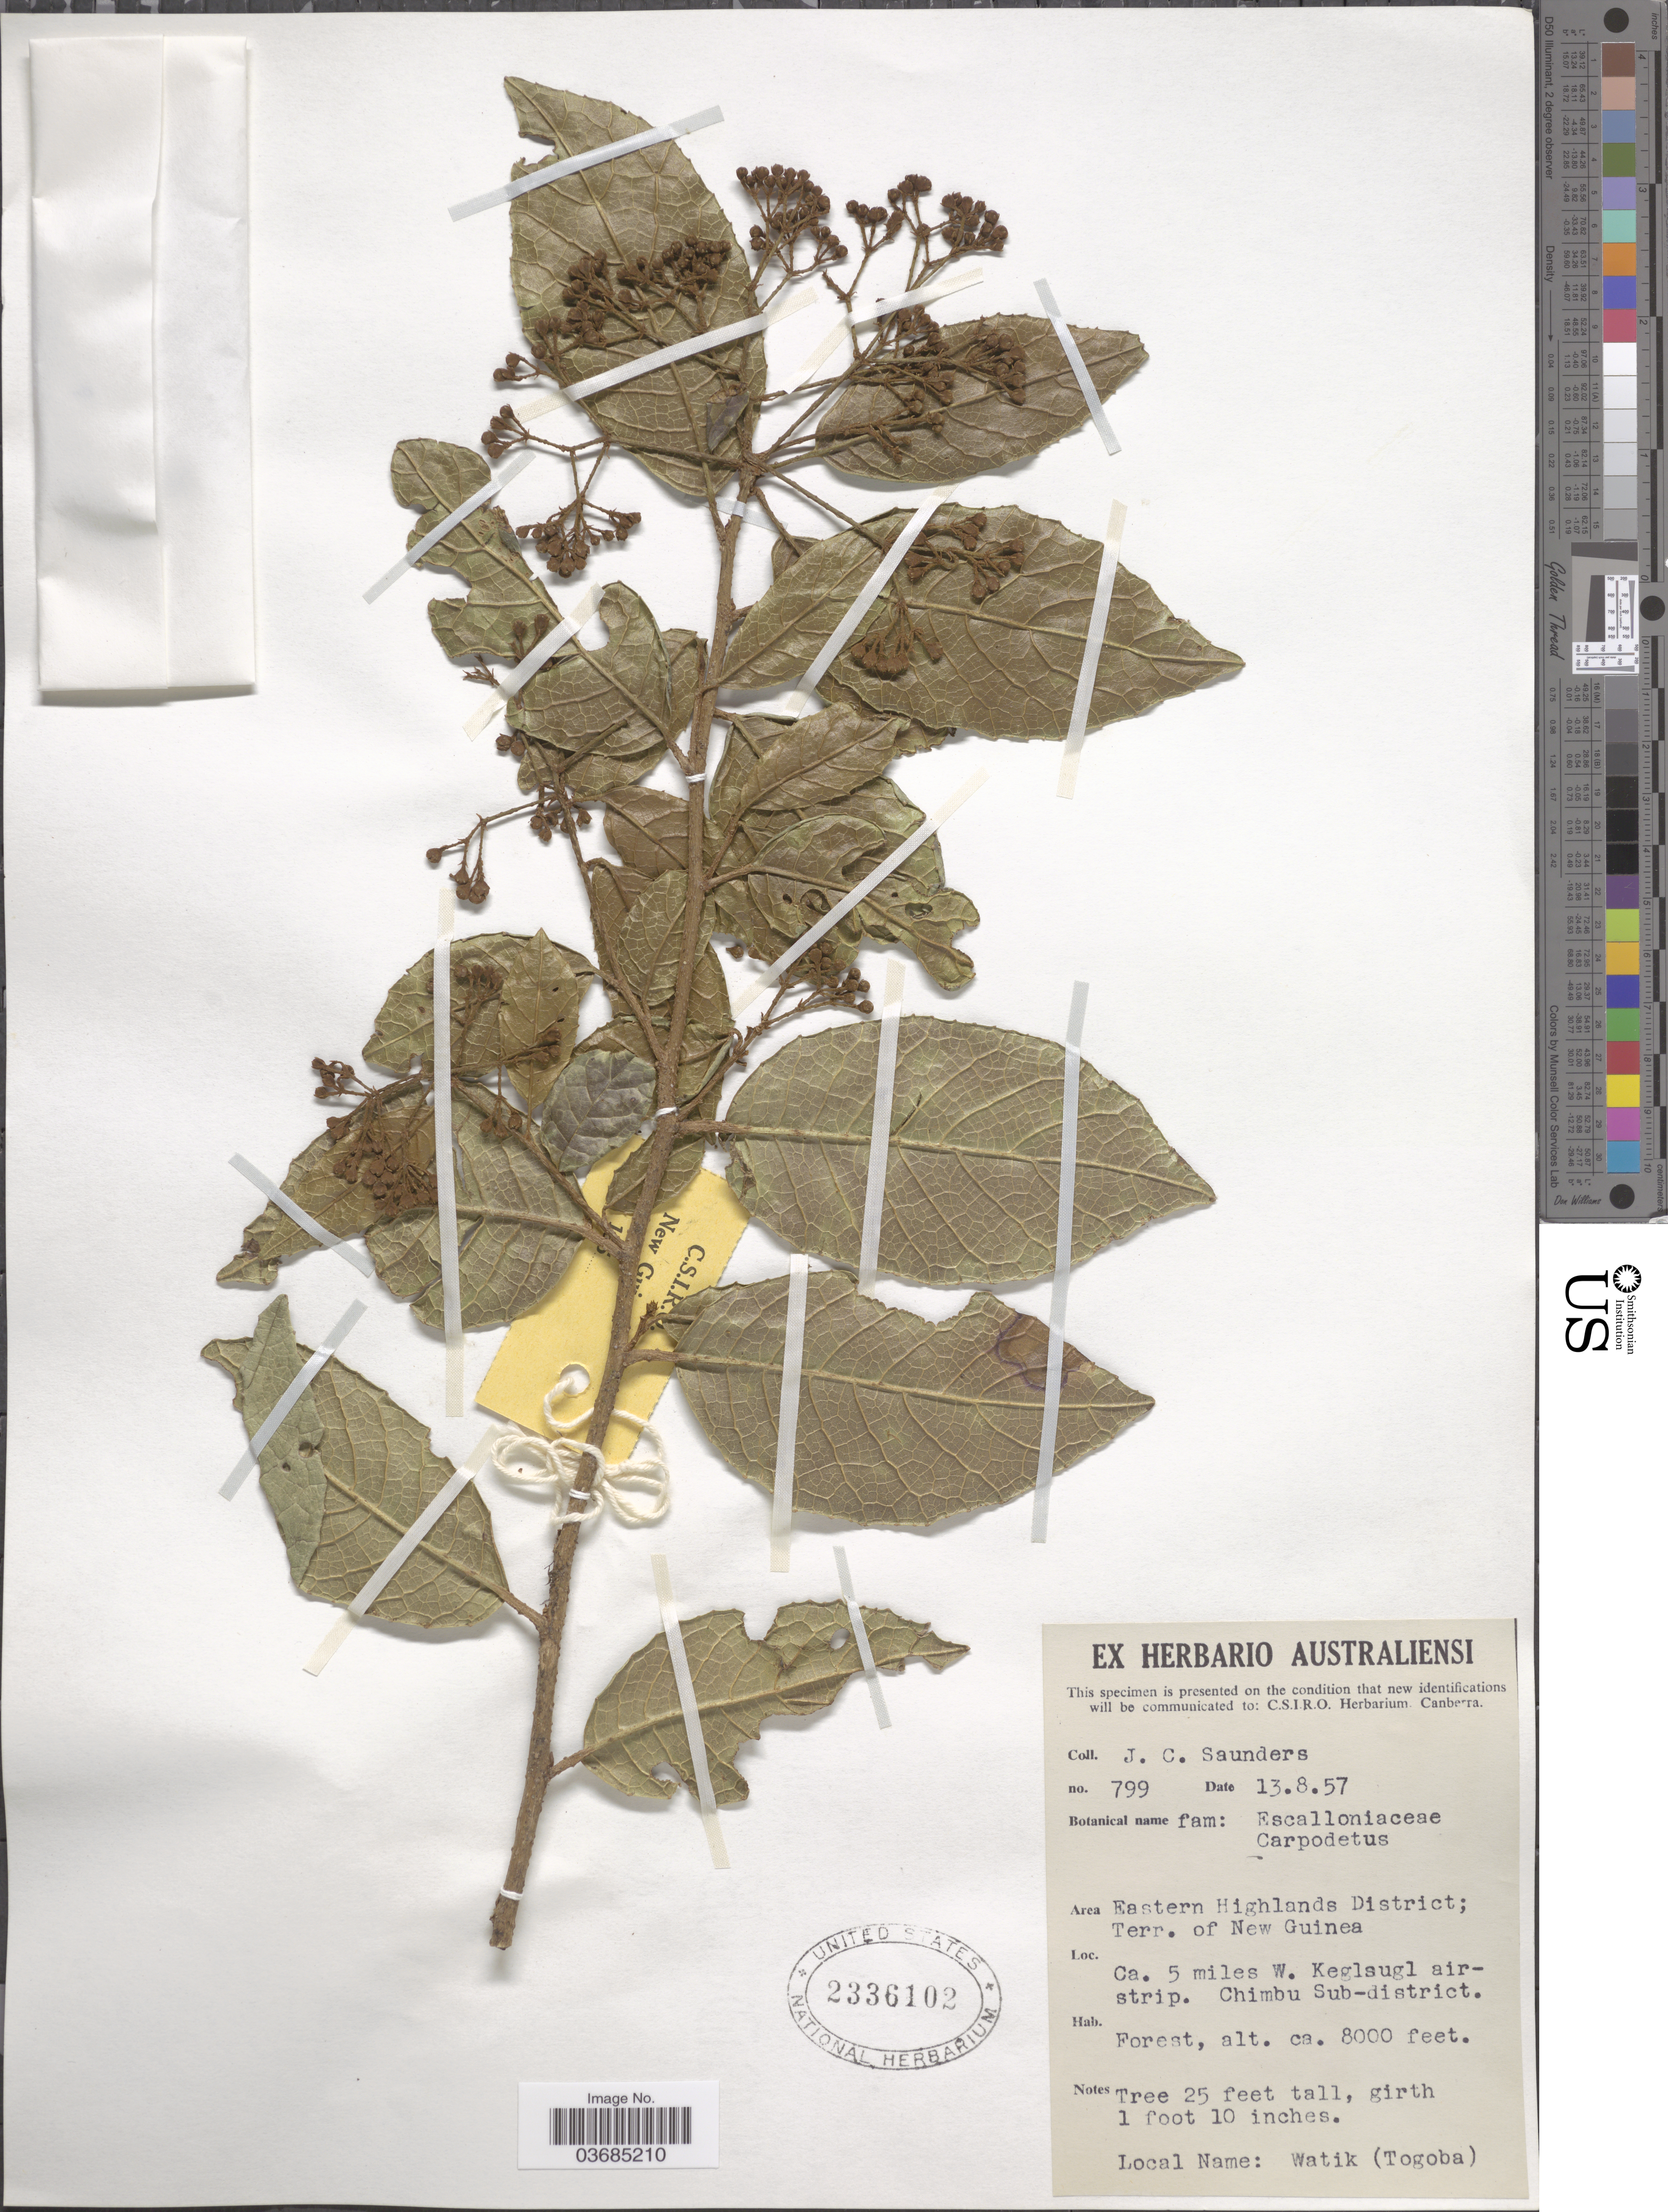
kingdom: Plantae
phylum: Tracheophyta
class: Magnoliopsida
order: Asterales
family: Rousseaceae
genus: Carpodetus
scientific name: Carpodetus sp.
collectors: J. C. Saunders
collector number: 799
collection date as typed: Transcribed d/m/y: 13/8/57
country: Papua New Guinea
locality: Area Eastern Highlands District; Terr. of New Guinea. Ca. 5 miles W. Keglsugl airstrip. Chimbu Sub-district.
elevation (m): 2438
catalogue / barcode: US 2336102